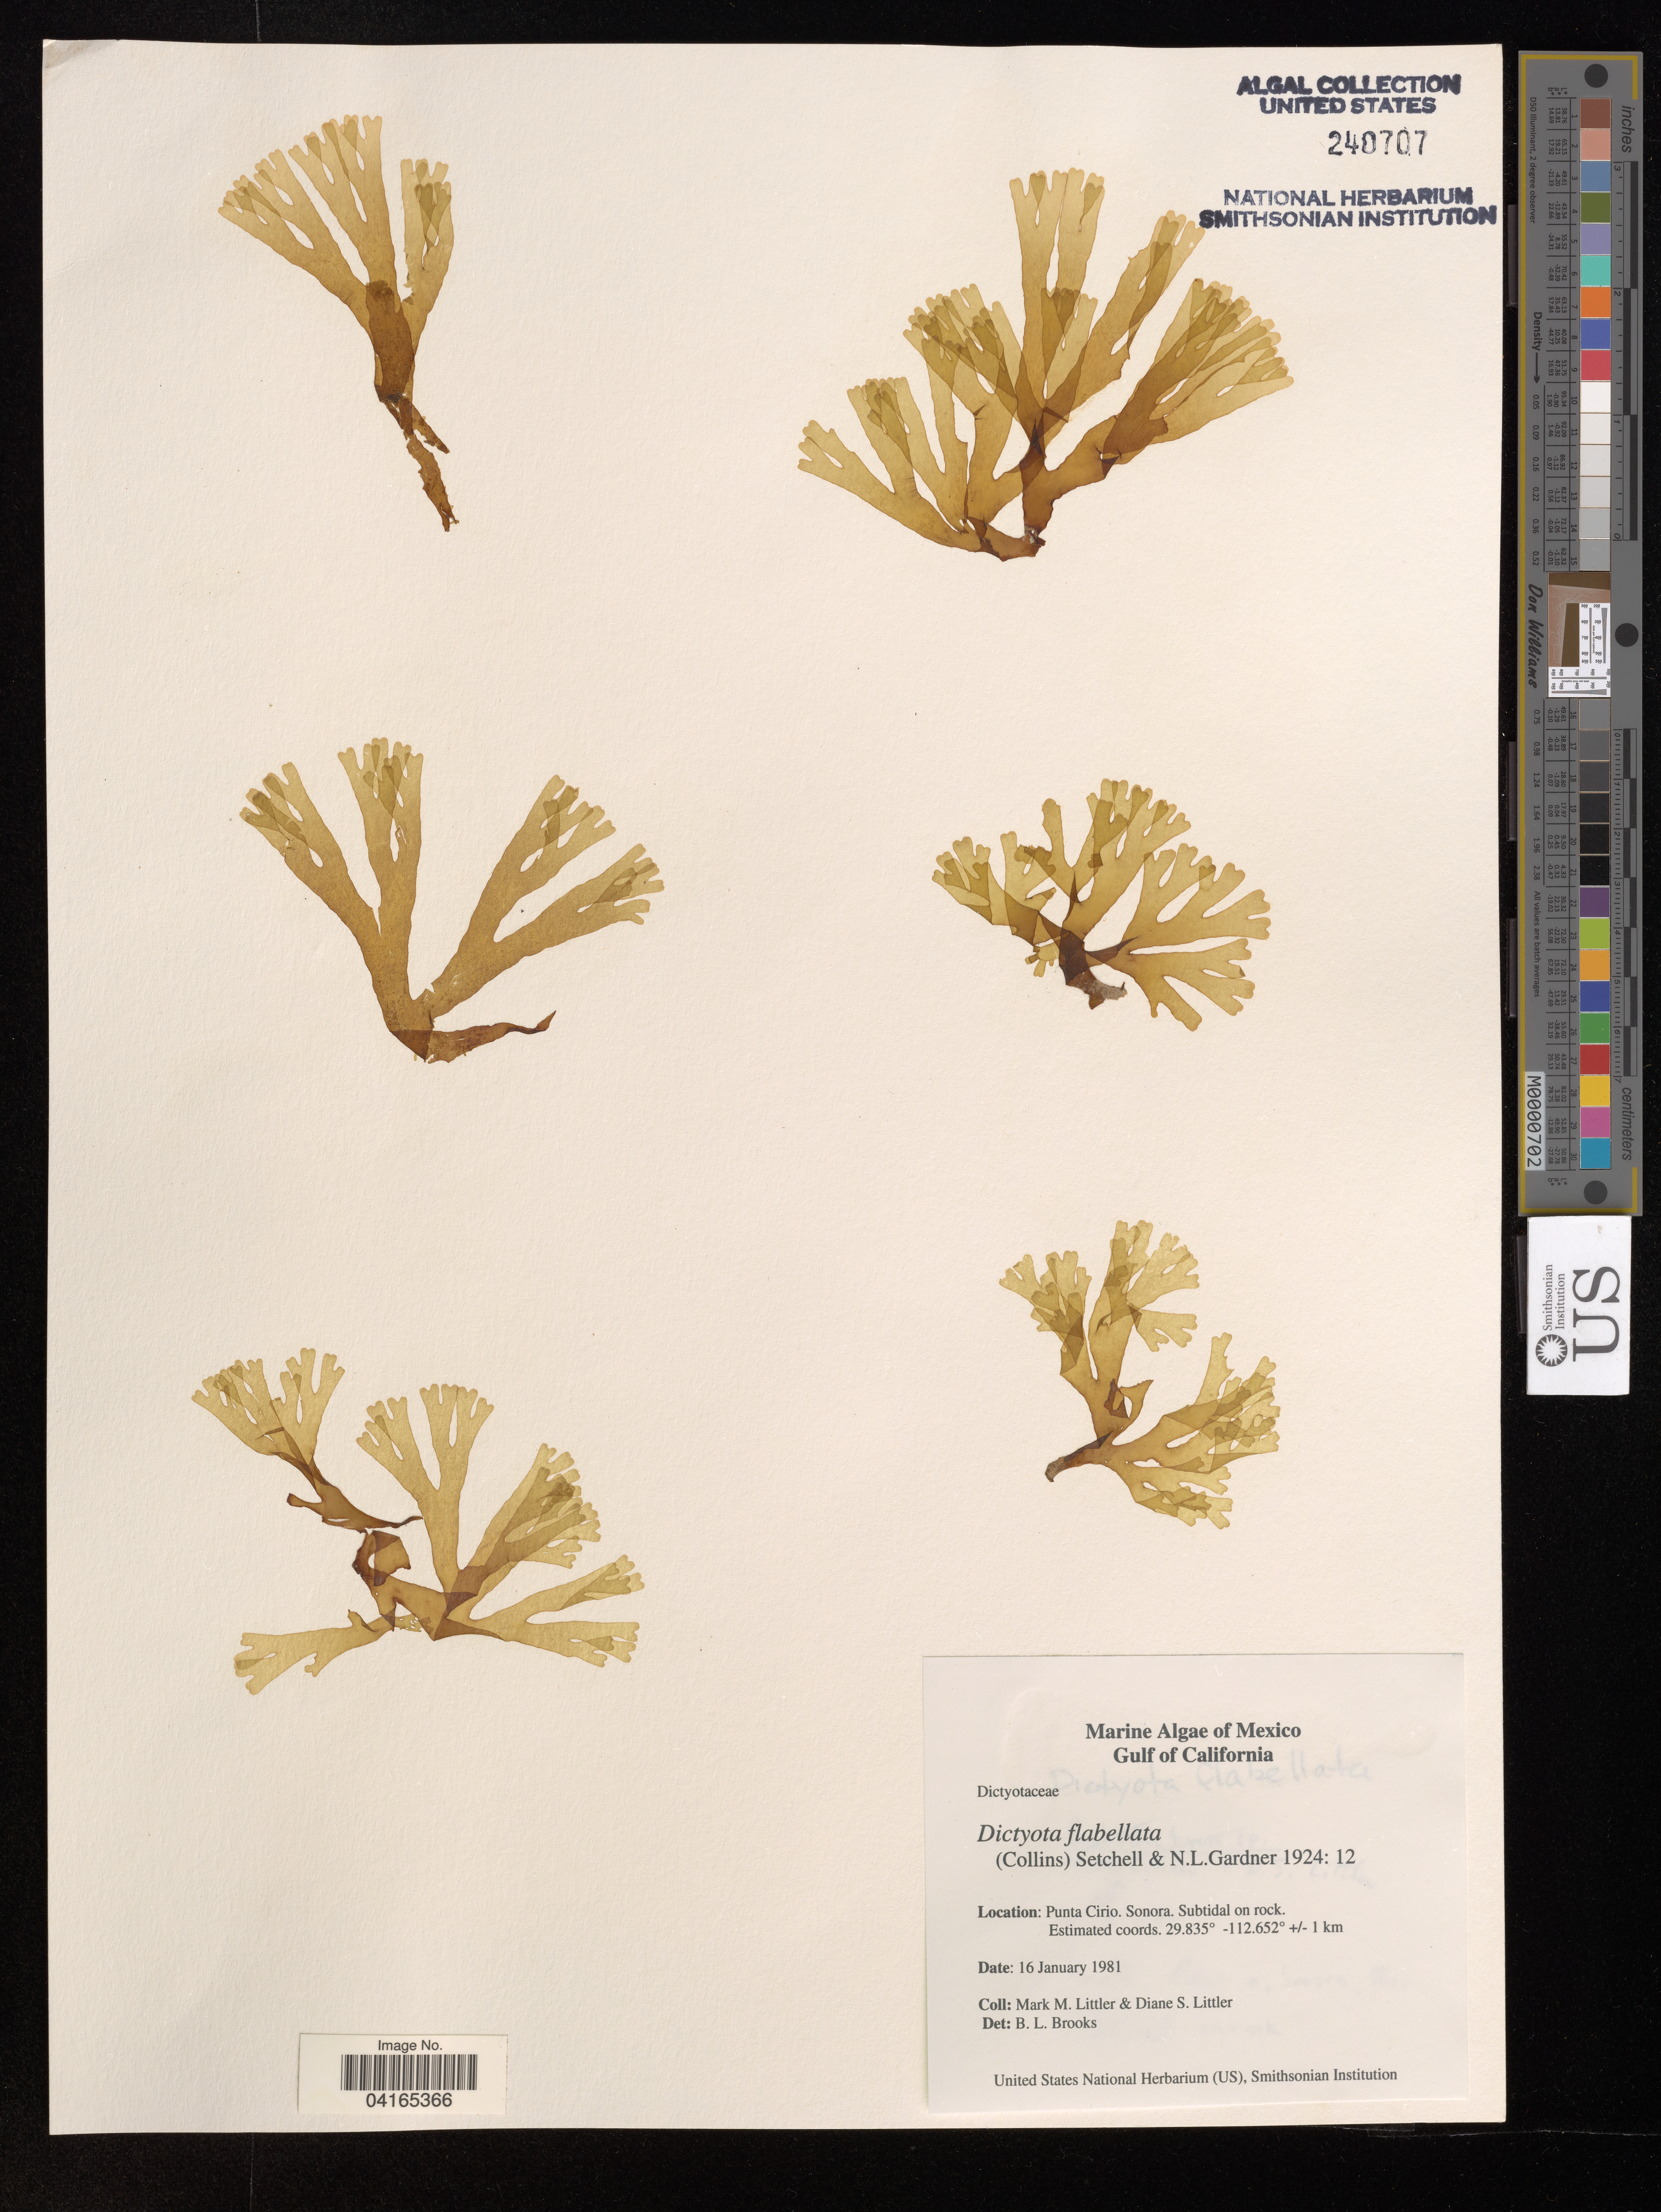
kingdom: Chromista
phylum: Ochrophyta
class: Phaeophyceae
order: Dictyotales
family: Dictyotaceae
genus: Dictyota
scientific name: Dictyota flabellata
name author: (Collins) Setch. & N.L. Gardner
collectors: M. M. Littler & D. S. Littler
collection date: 1981-01-16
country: Mexico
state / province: Sonora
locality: Punta Cirio.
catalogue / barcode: US 240707